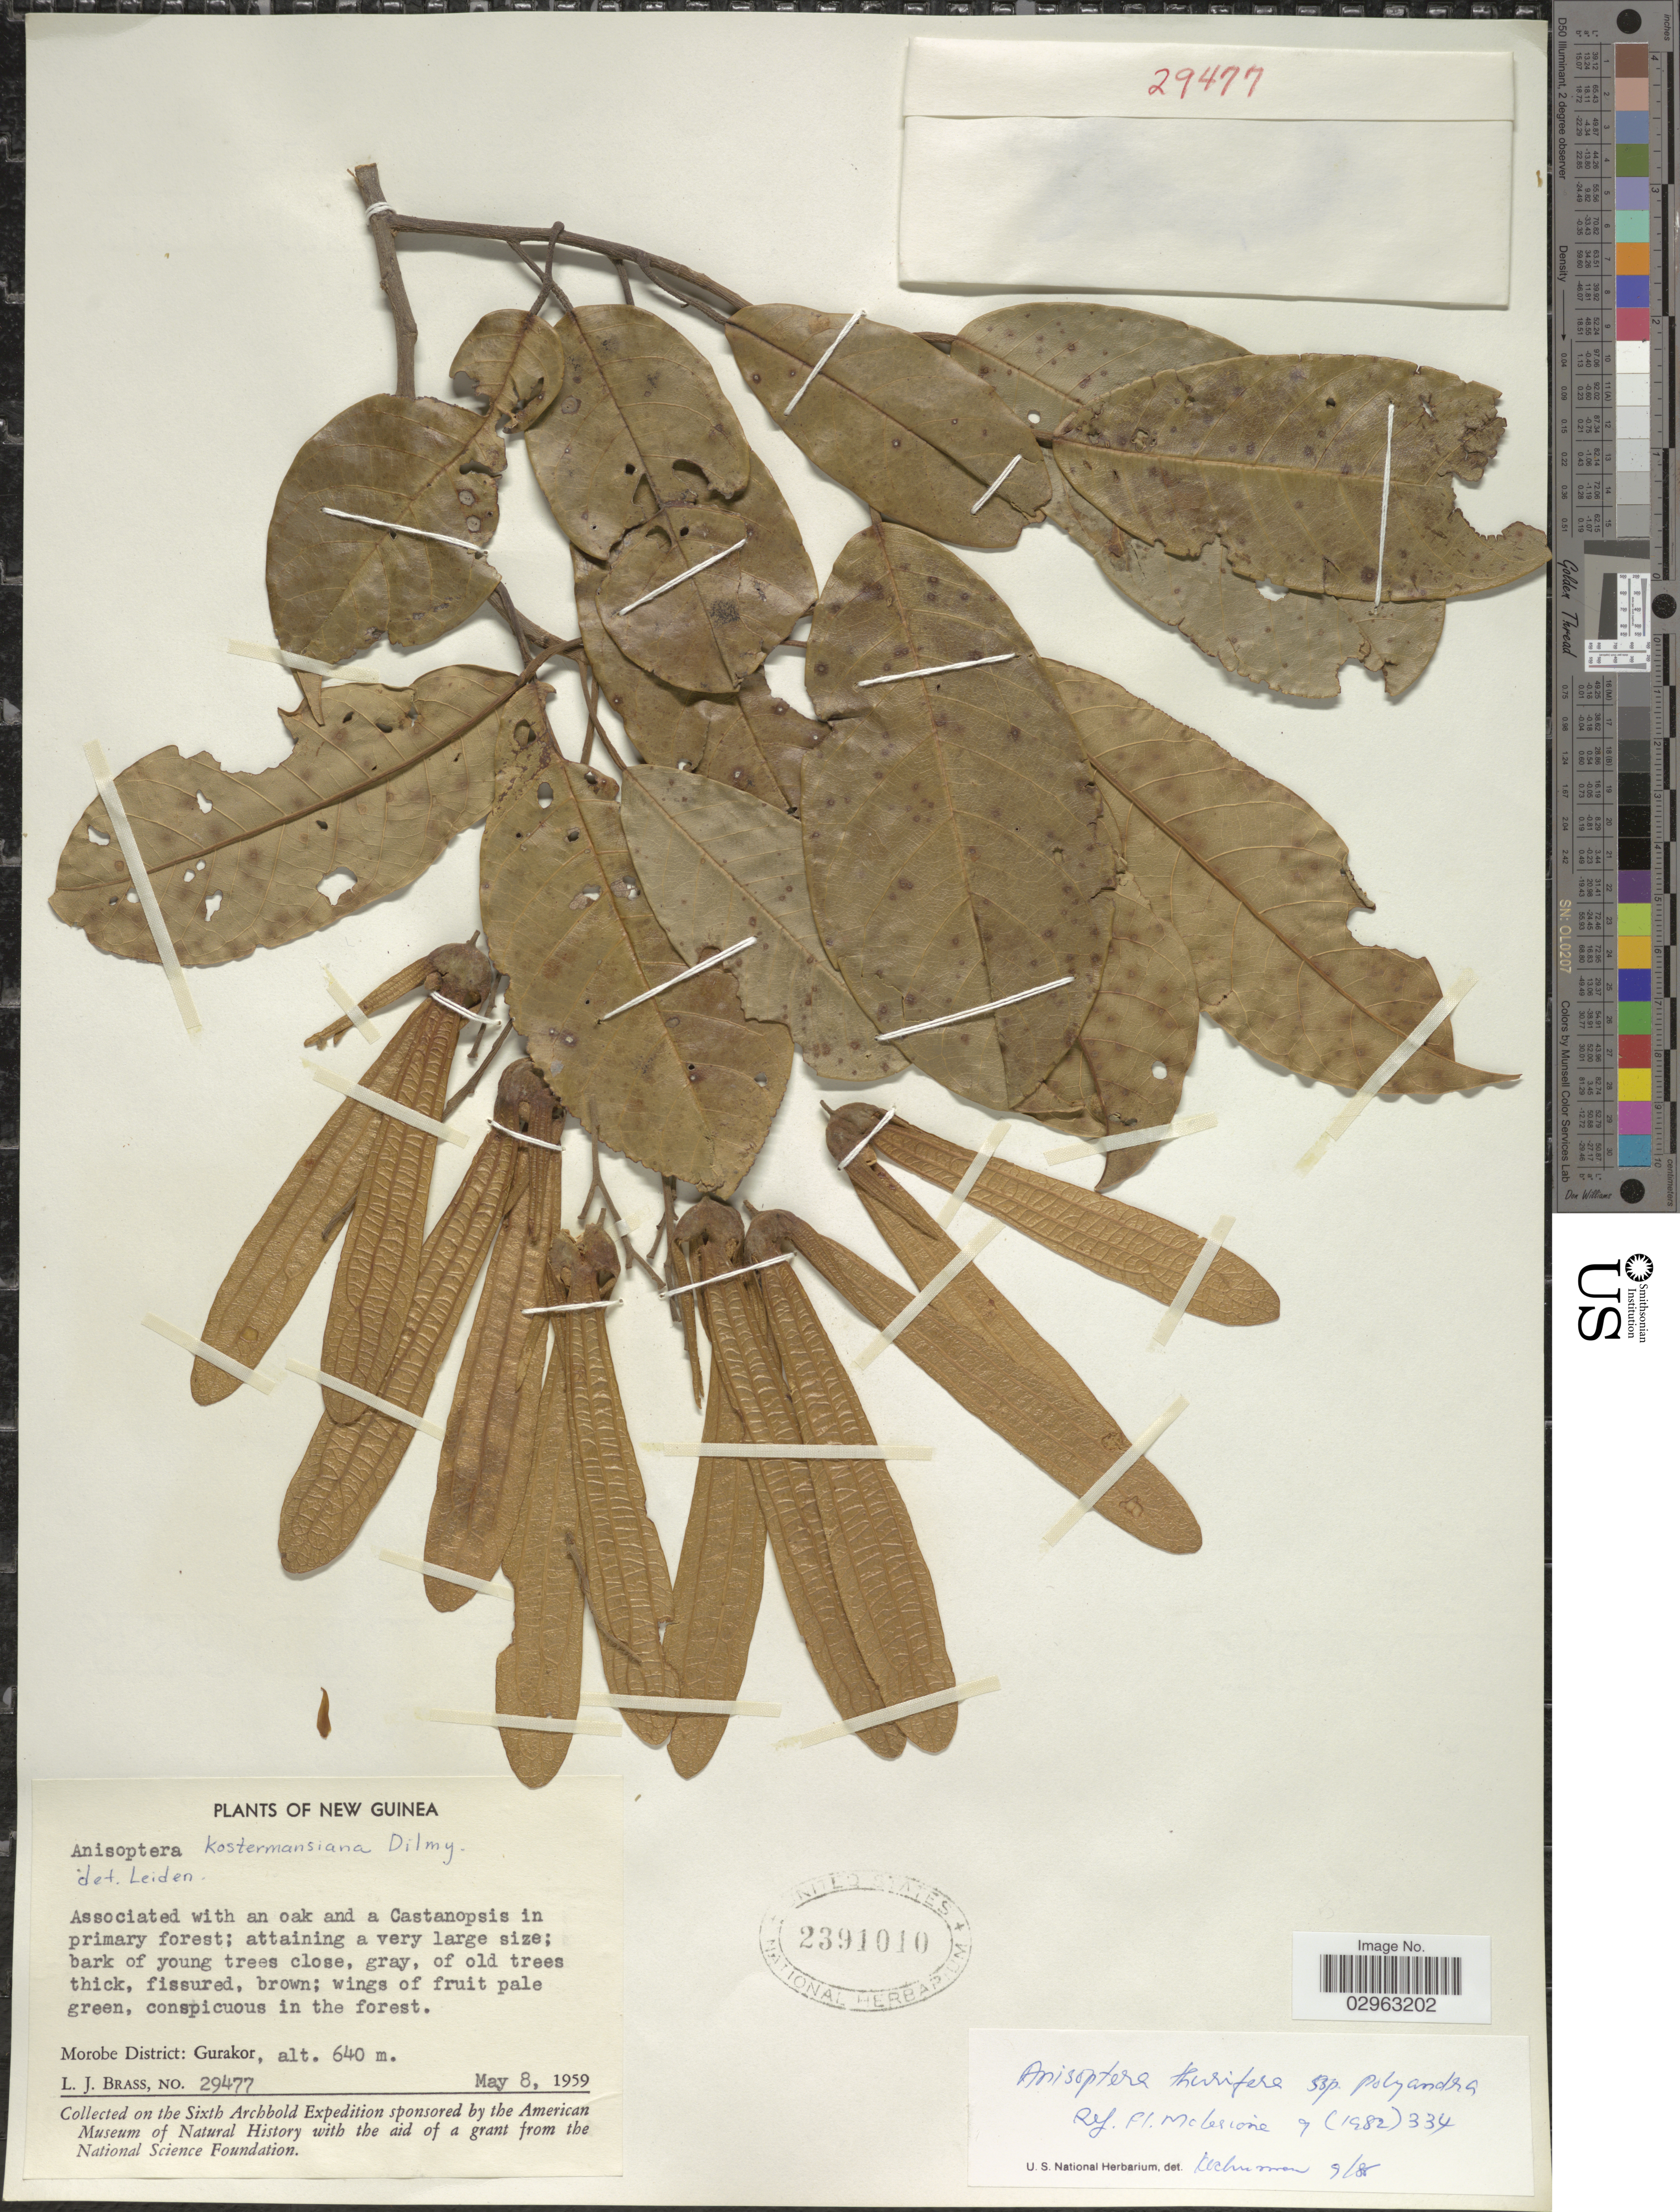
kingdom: Plantae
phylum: Tracheophyta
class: Magnoliopsida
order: Malvales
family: Dipterocarpaceae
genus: Anisoptera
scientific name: Anisoptera thurifera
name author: (Blanco) Blume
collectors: L. J. Brass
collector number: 29477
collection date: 1959-05-08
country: Papua New Guinea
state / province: Morobe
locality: New Guinea, Morobe District: Gurakor.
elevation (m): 640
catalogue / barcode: US 2391010